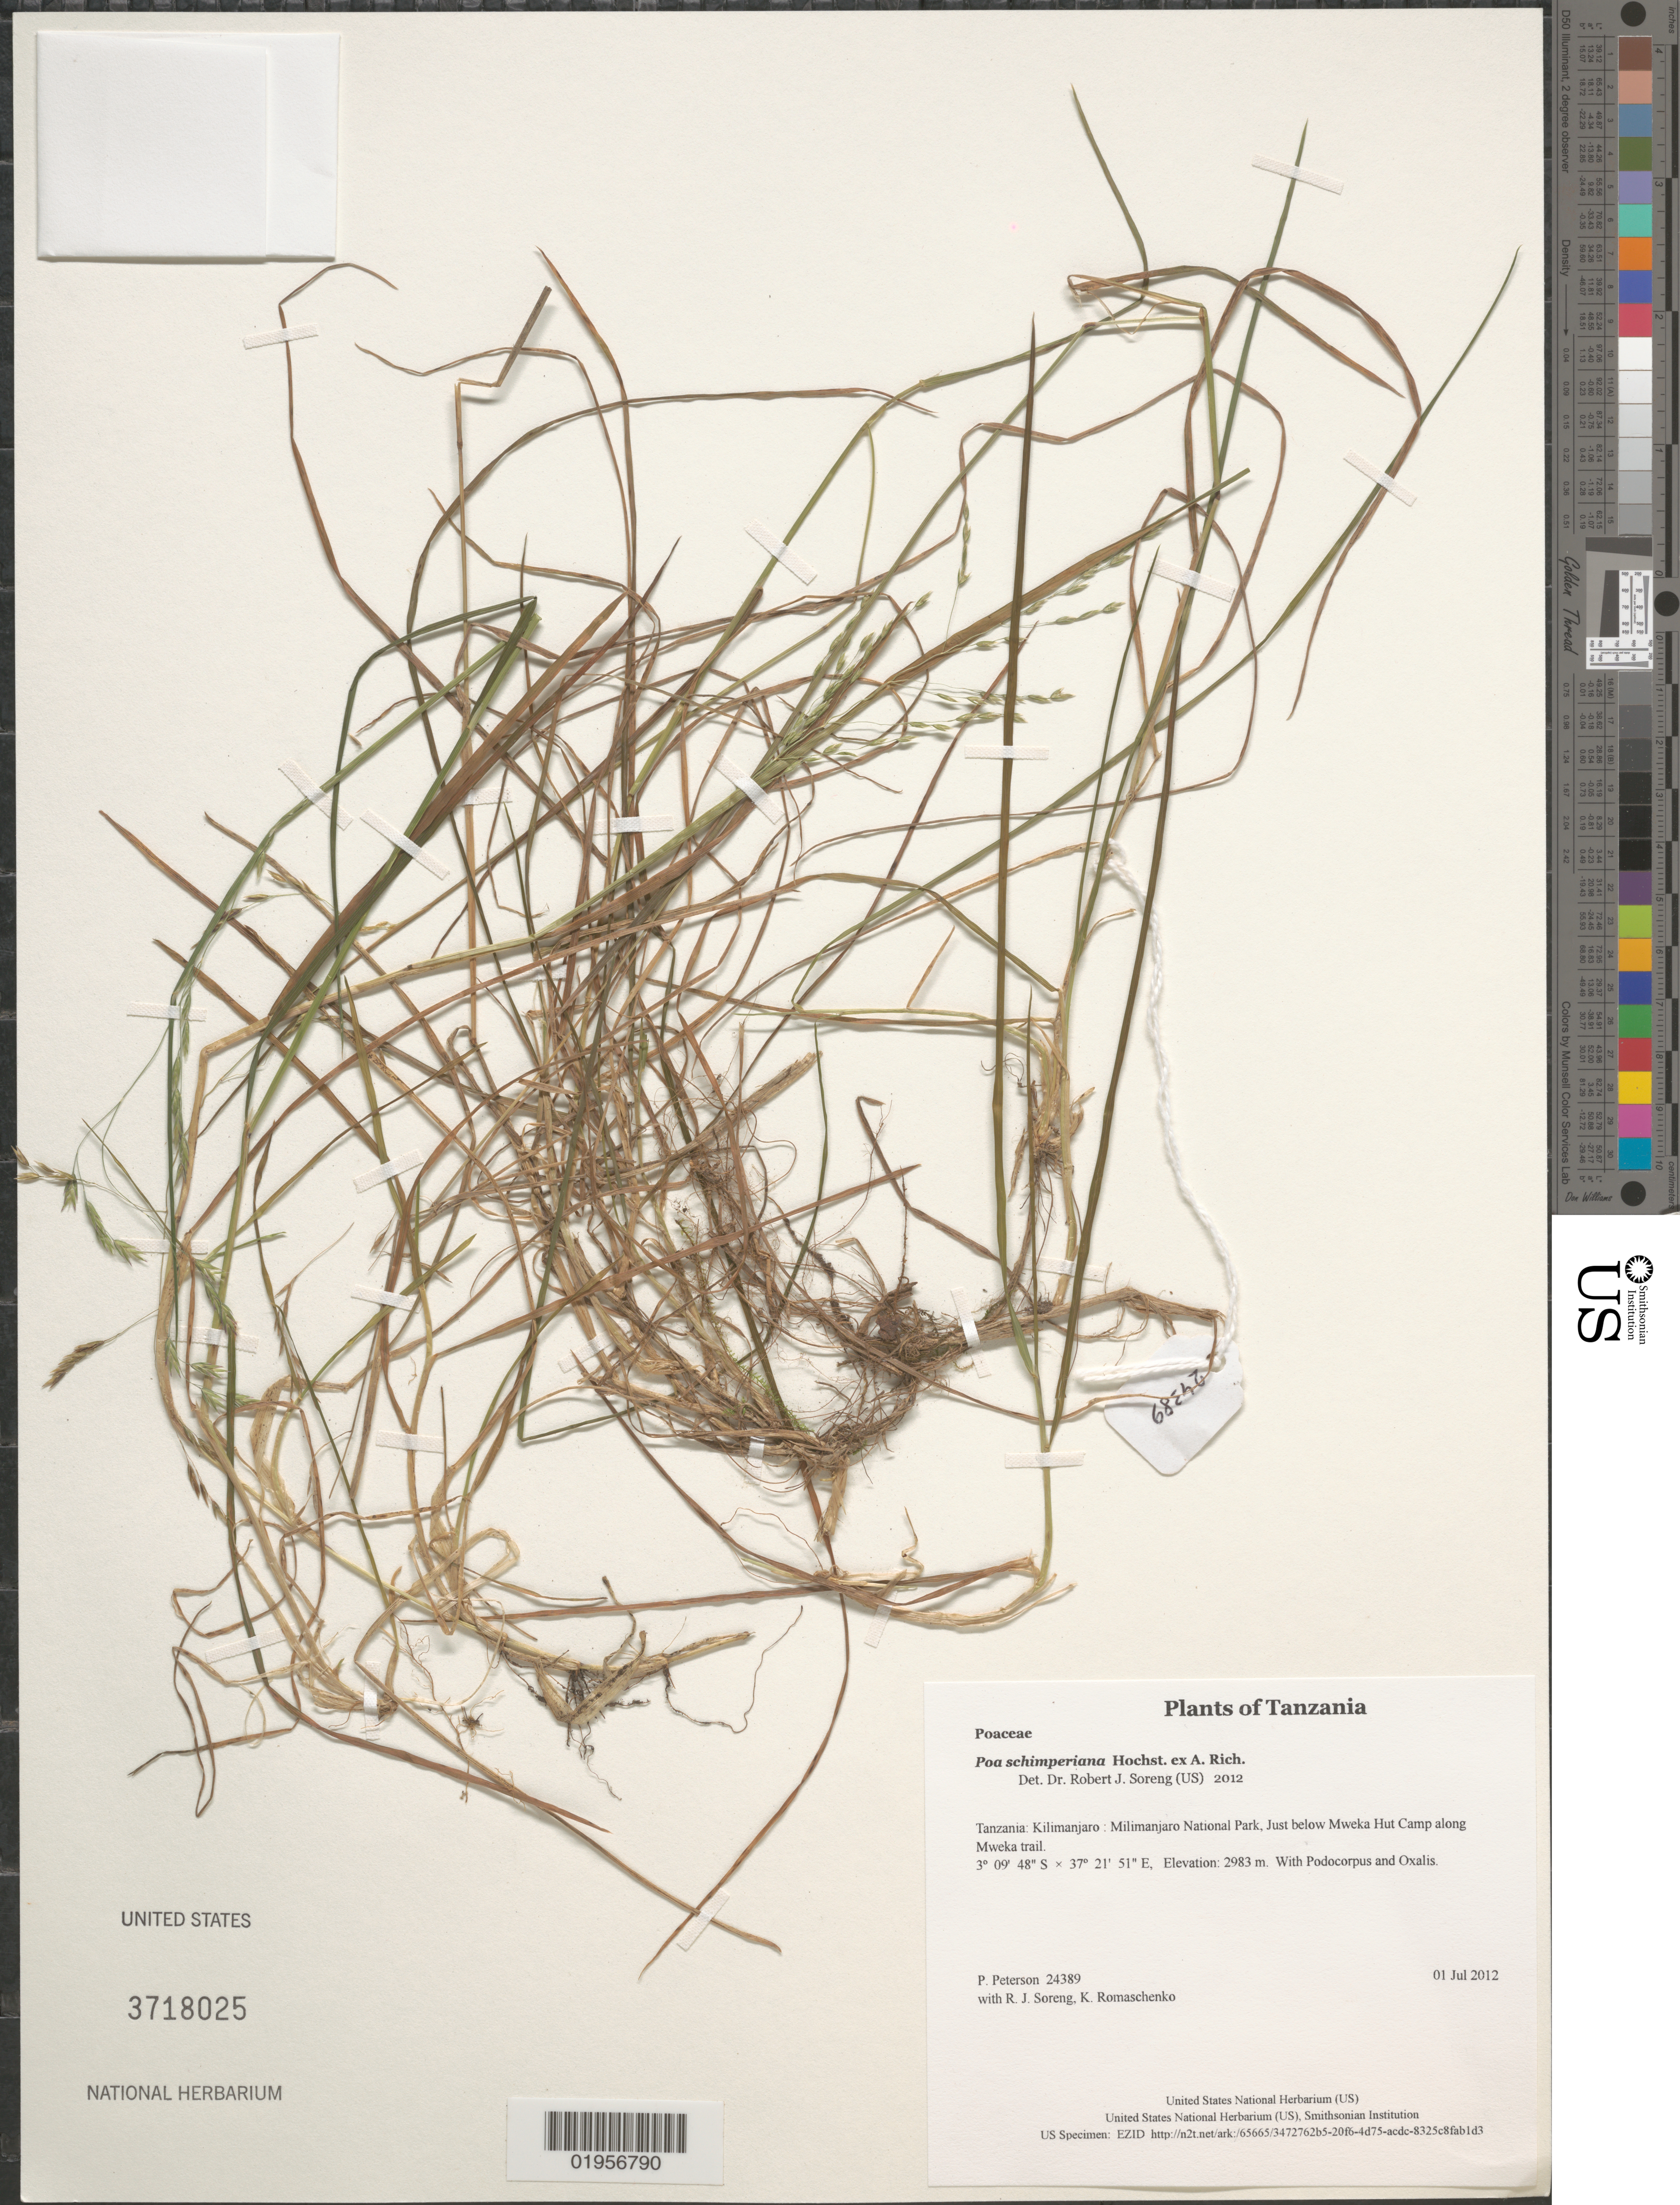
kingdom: Plantae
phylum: Tracheophyta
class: Liliopsida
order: Poales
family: Poaceae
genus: Poa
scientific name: Poa schimperiana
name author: Hochst. ex A. Rich.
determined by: Soreng, Robert J., Research Associate (BOT), Smithsonian Institution - National Museum of Natural History (UNITED STATES)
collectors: P. M. Peterson, R. J. Soreng & K. Romaschenko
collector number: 24389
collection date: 2012-07-01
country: Tanzania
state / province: Kilimanjaro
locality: Milimanjaro National Park, Just below Mweka Hut Camp along Mweka trail.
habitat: With Podocorpus and Oxalis.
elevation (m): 2983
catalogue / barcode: US 3718025